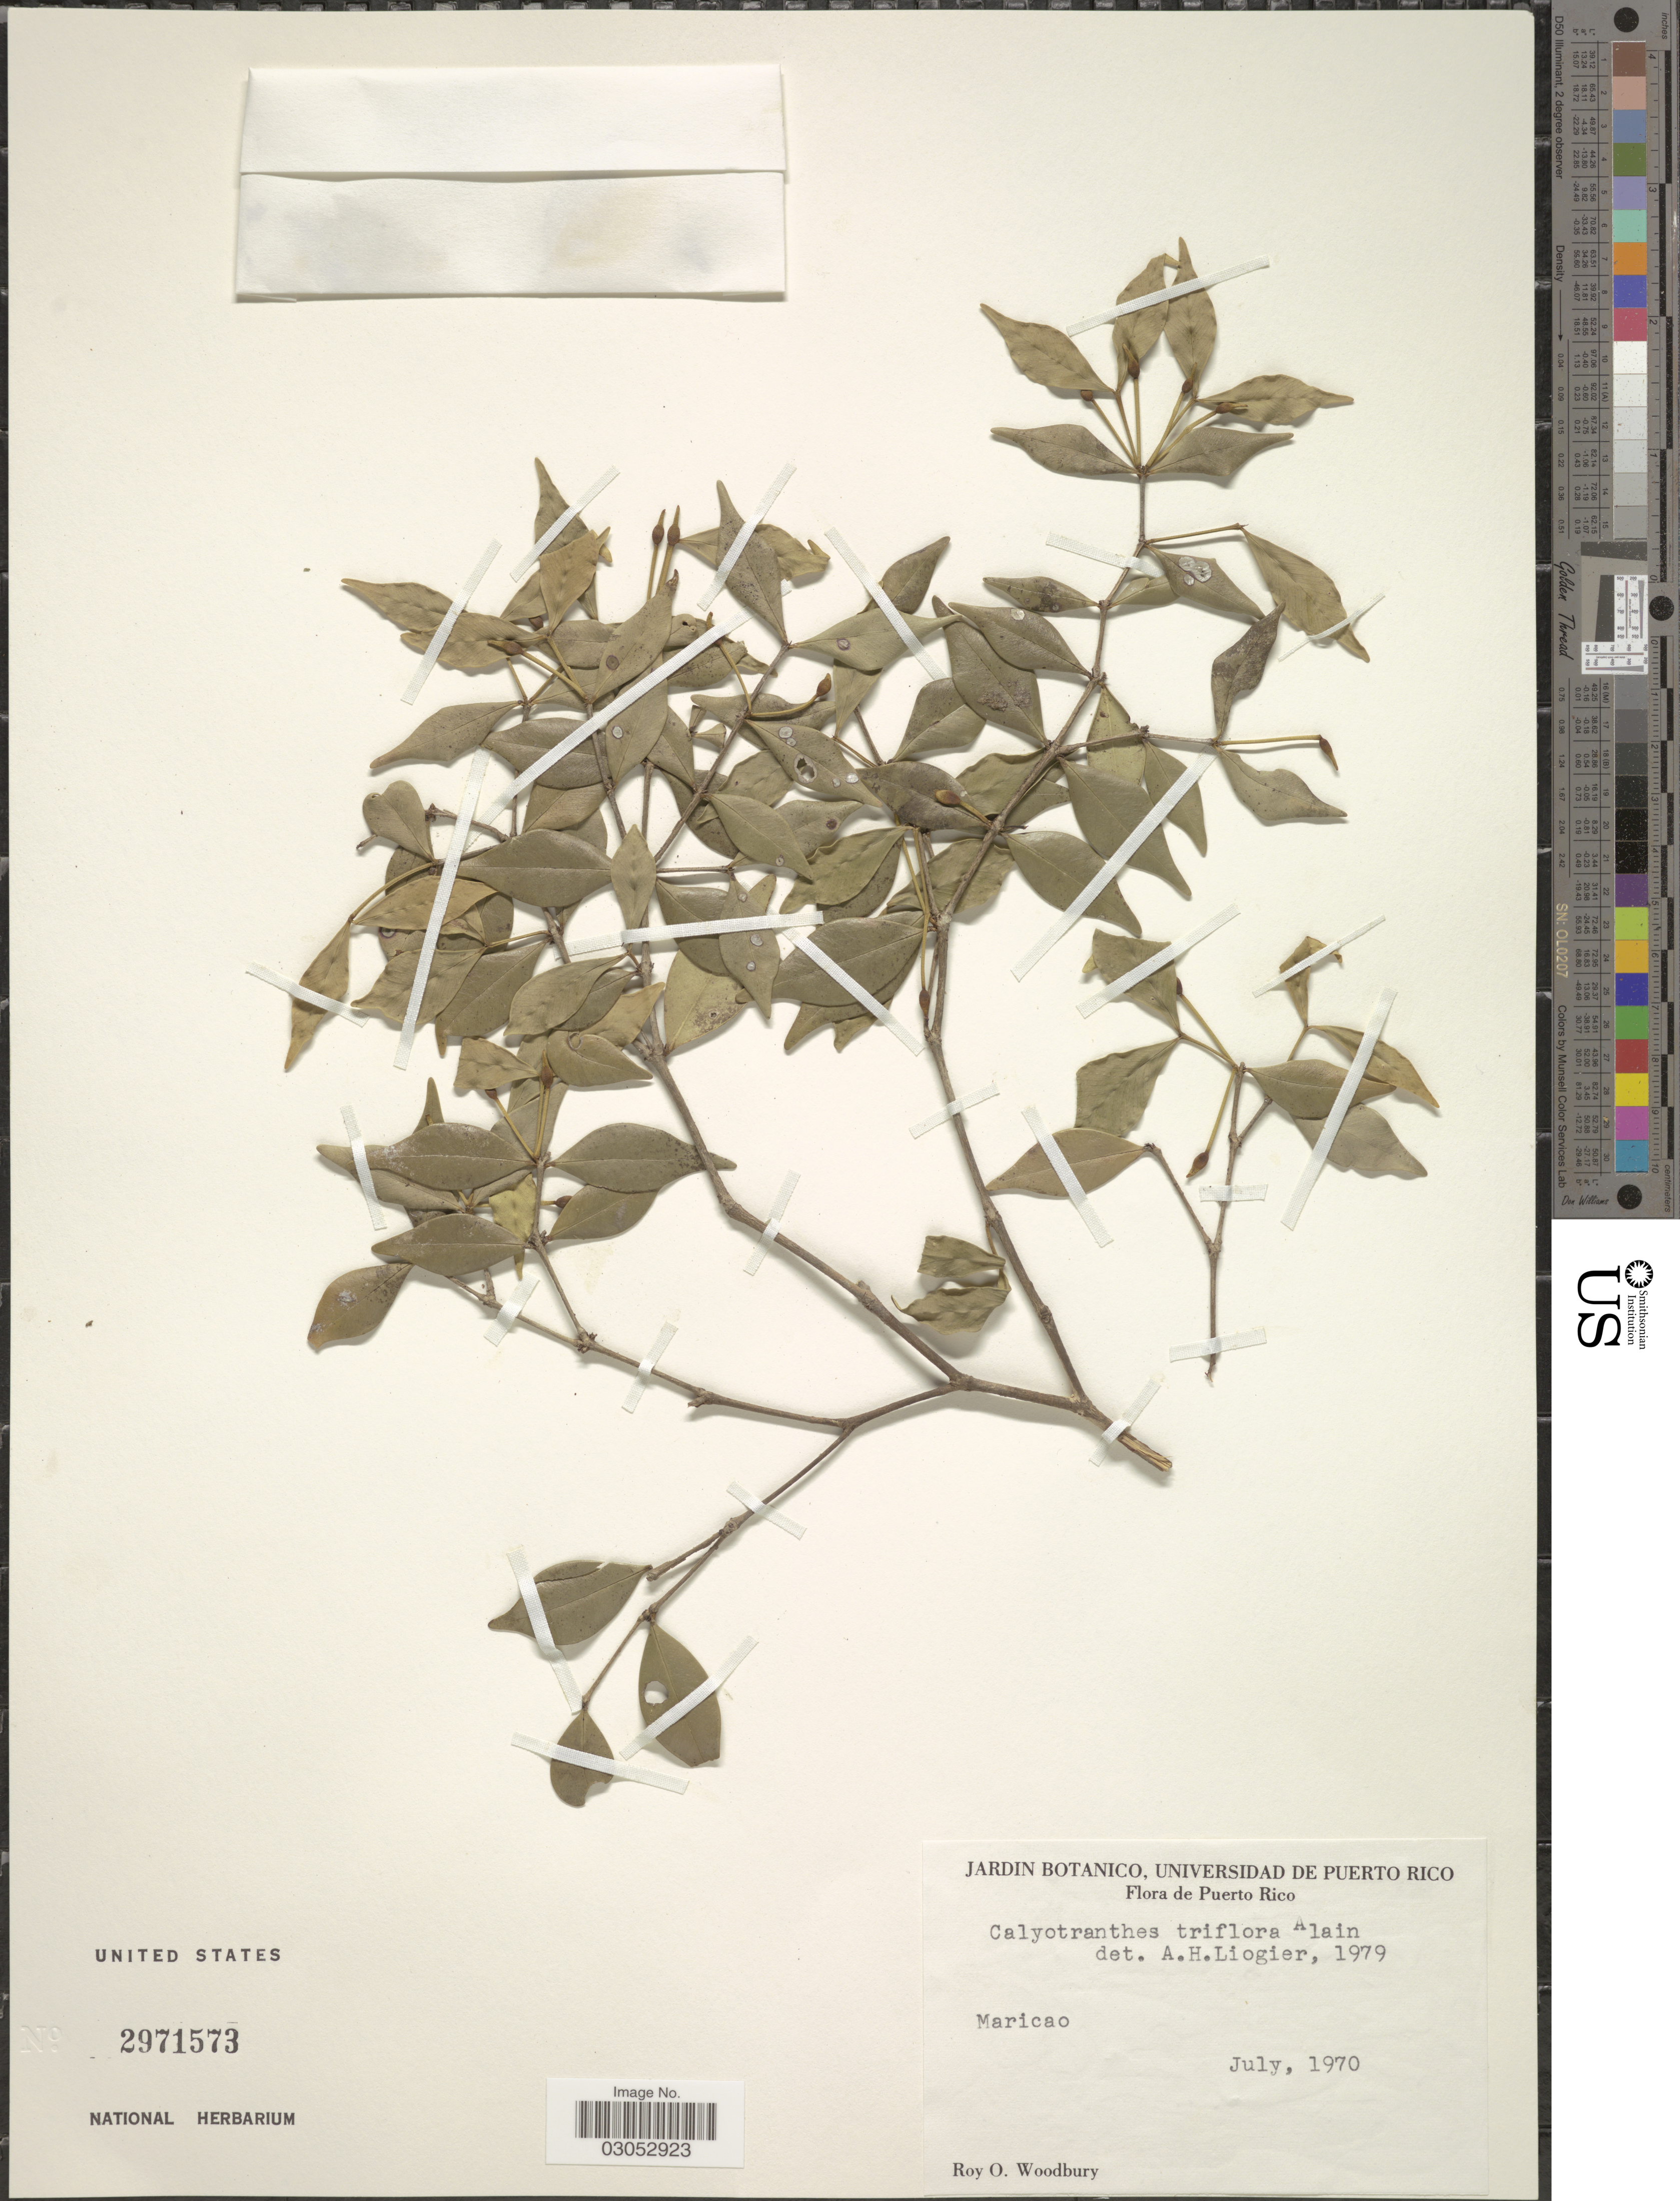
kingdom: Plantae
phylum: Tracheophyta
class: Magnoliopsida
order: Myrtales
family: Myrtaceae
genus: Myrcia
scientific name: Myrcia tresantha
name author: E. Lucas & Acev.-Rodr.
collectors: R. Woodbury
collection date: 1970-07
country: Puerto Rico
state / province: Maricao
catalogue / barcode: US 2971573